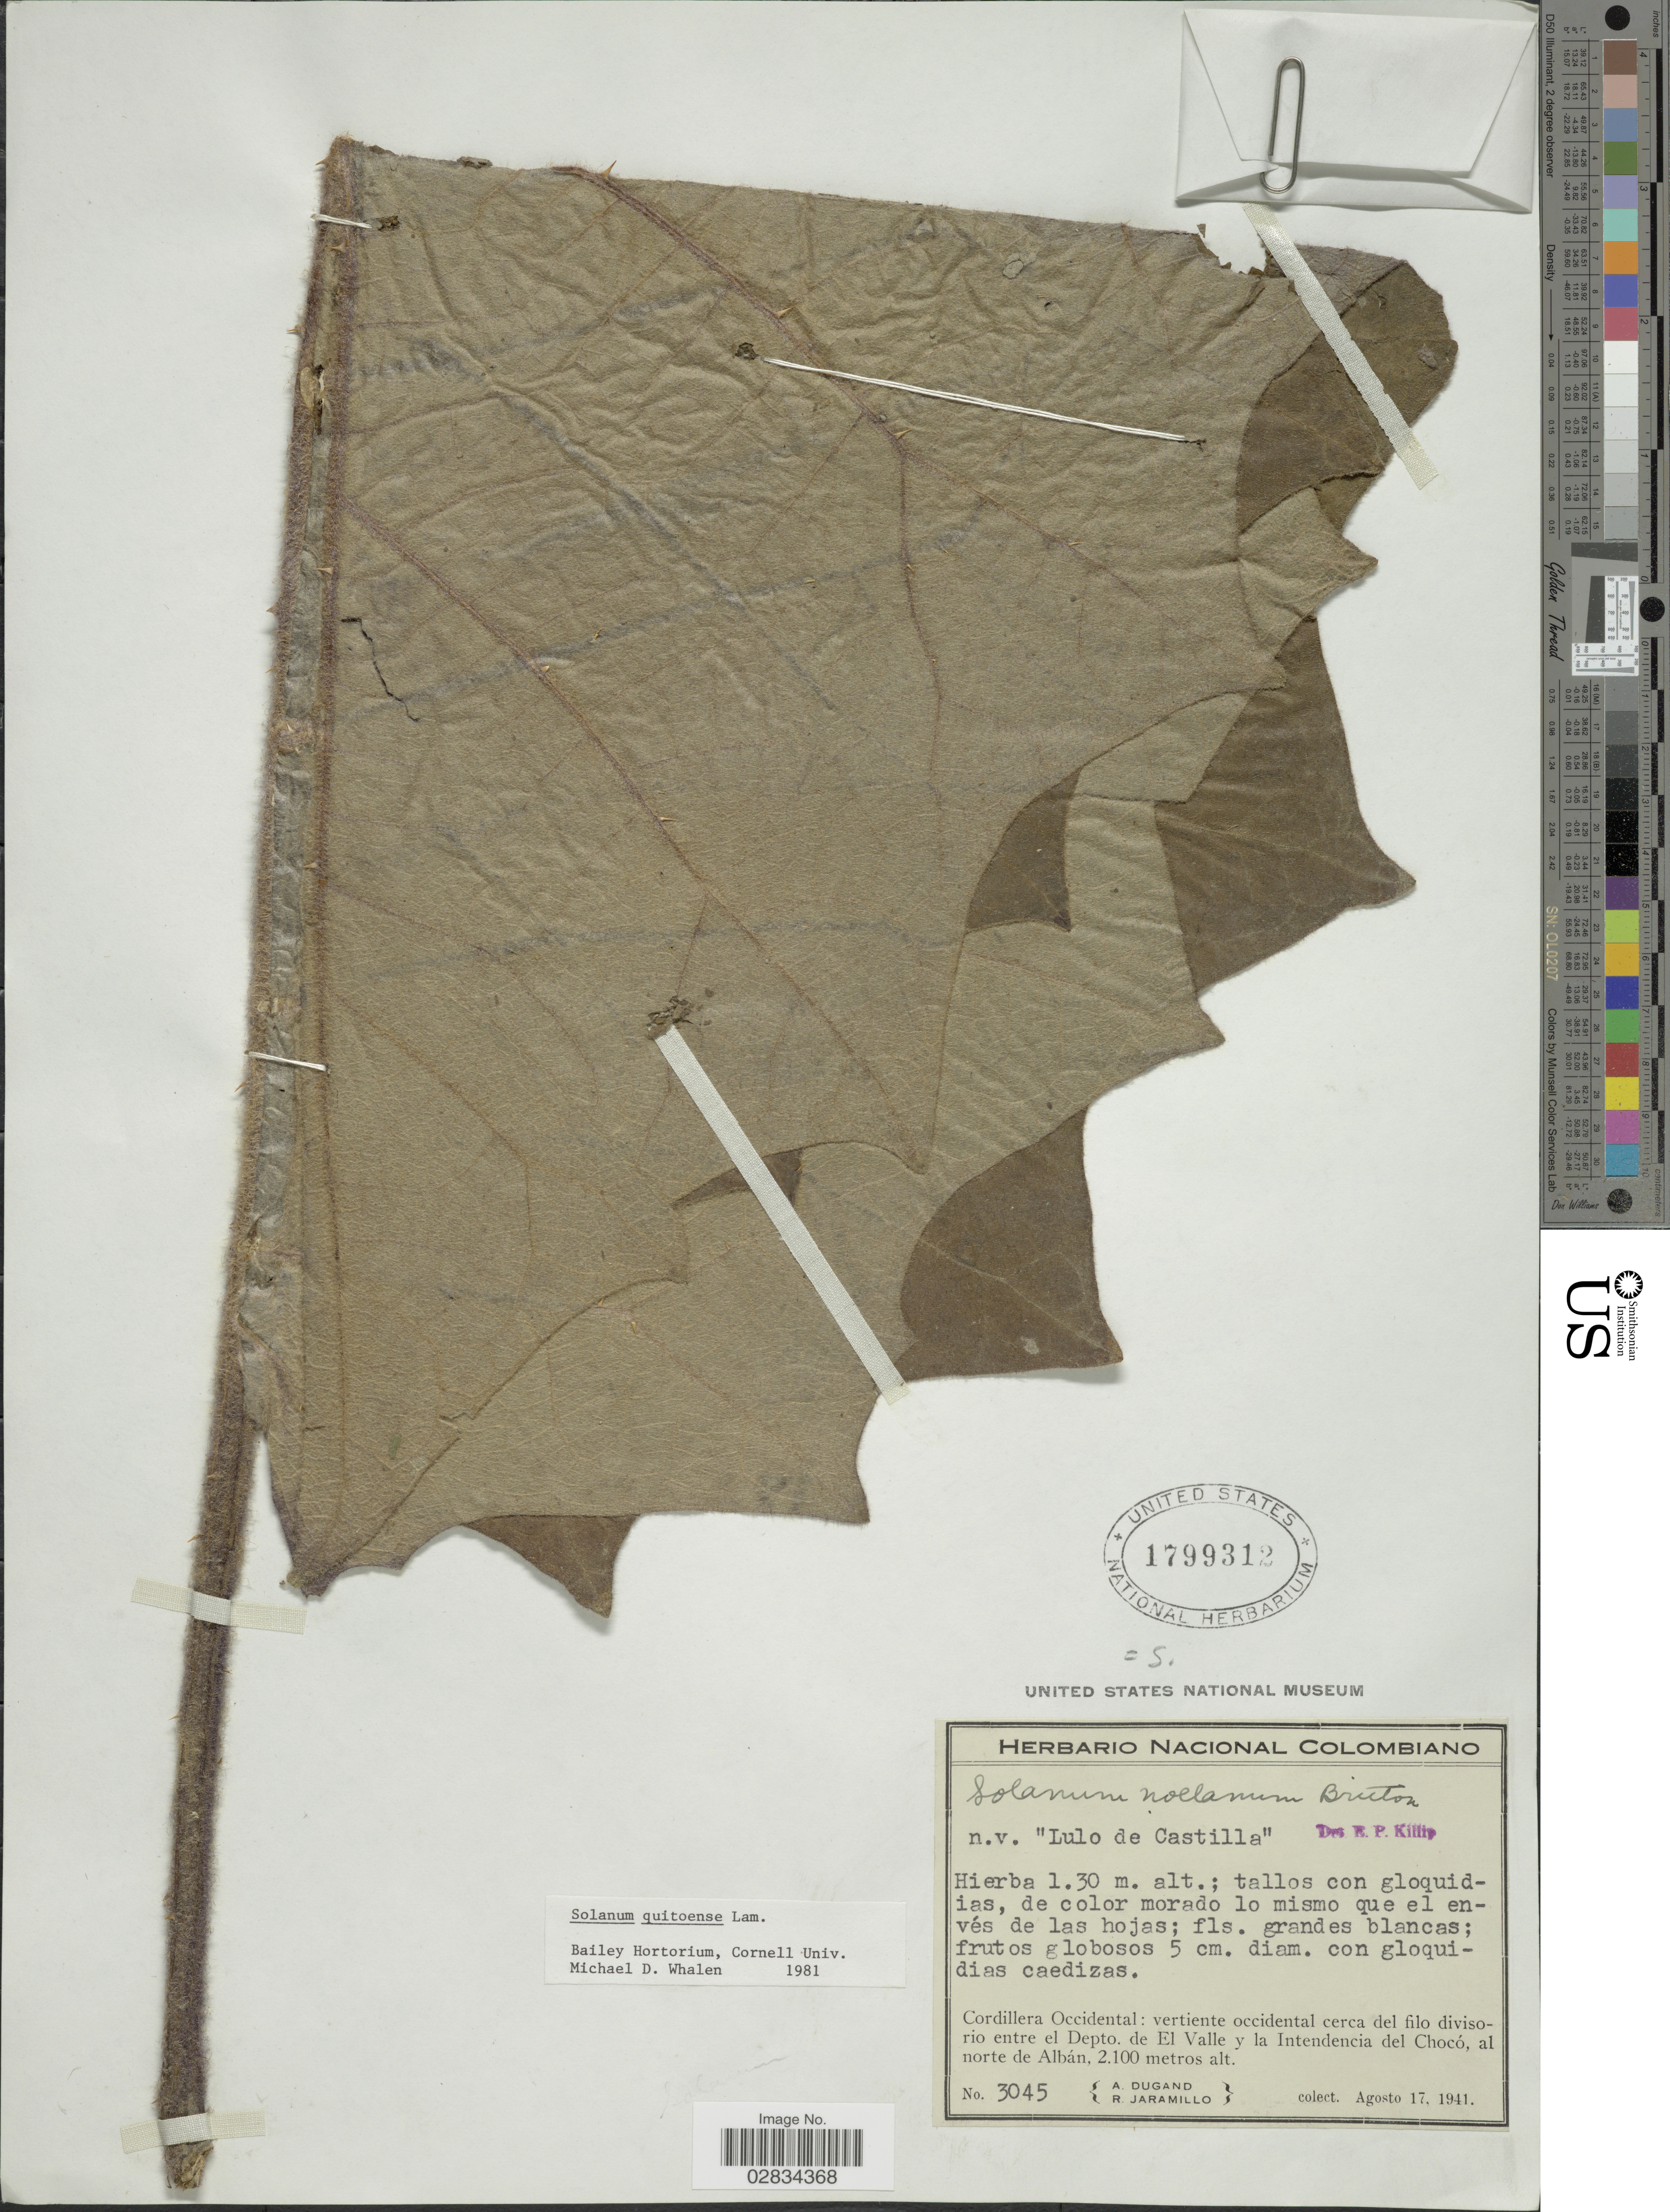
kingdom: Plantae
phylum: Tracheophyta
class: Magnoliopsida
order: Solanales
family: Solanaceae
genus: Solanum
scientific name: Solanum quitoense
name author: Lam.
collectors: A. Dugand & R. Jaramillo M.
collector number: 3045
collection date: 1941-08-17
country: Colombia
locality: Cordillera Occidental: vertiente occidental cerca del filo diviso-eio entre el Depto. de El Valle y la Intendencia del Chocó, al norte de Albán.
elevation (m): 2100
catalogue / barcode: US 1799312